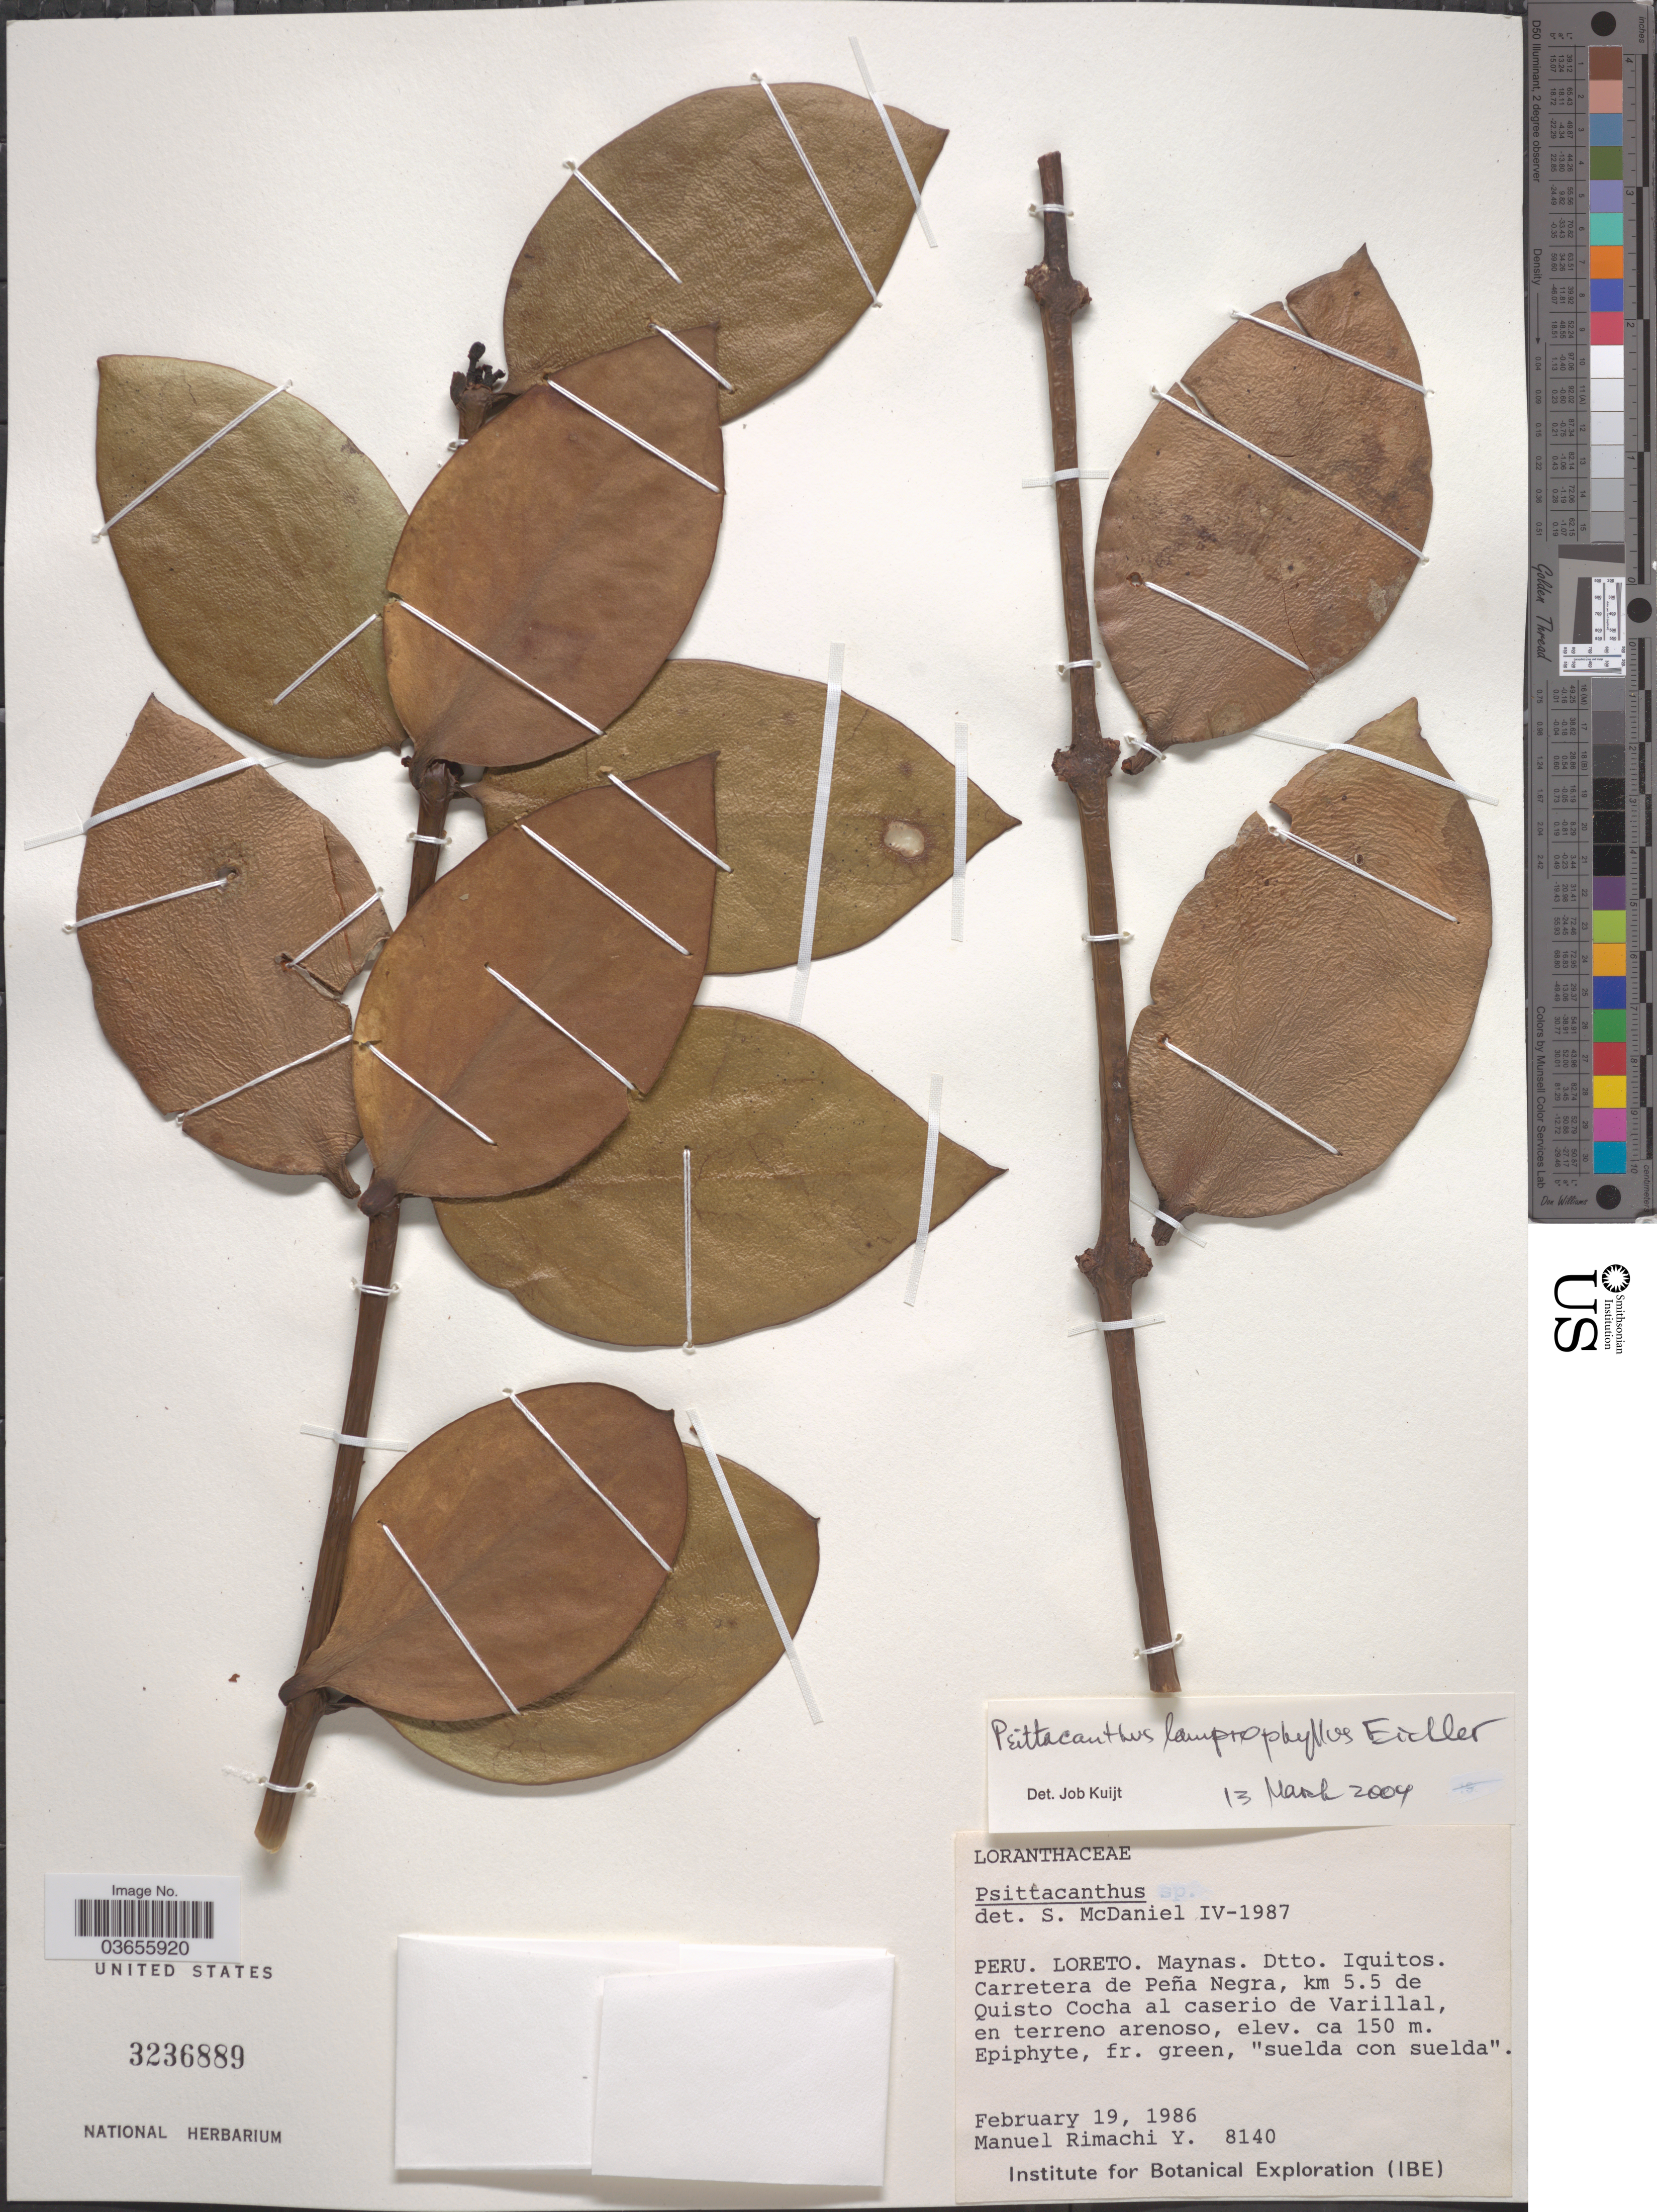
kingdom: Plantae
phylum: Tracheophyta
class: Magnoliopsida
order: Santalales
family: Loranthaceae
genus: Psittacanthus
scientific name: Psittacanthus lamprophyllus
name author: Eichler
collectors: M. Rimachi Y.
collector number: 8140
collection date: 1986-02-19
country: Peru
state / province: Loreto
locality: Maynas. Dtto. Iquitos. Carretera de Peña Negra, km 5.5 de Quisto Cocha al caserio de Varillal, en terreno arenoso.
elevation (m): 150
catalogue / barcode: US 3236889